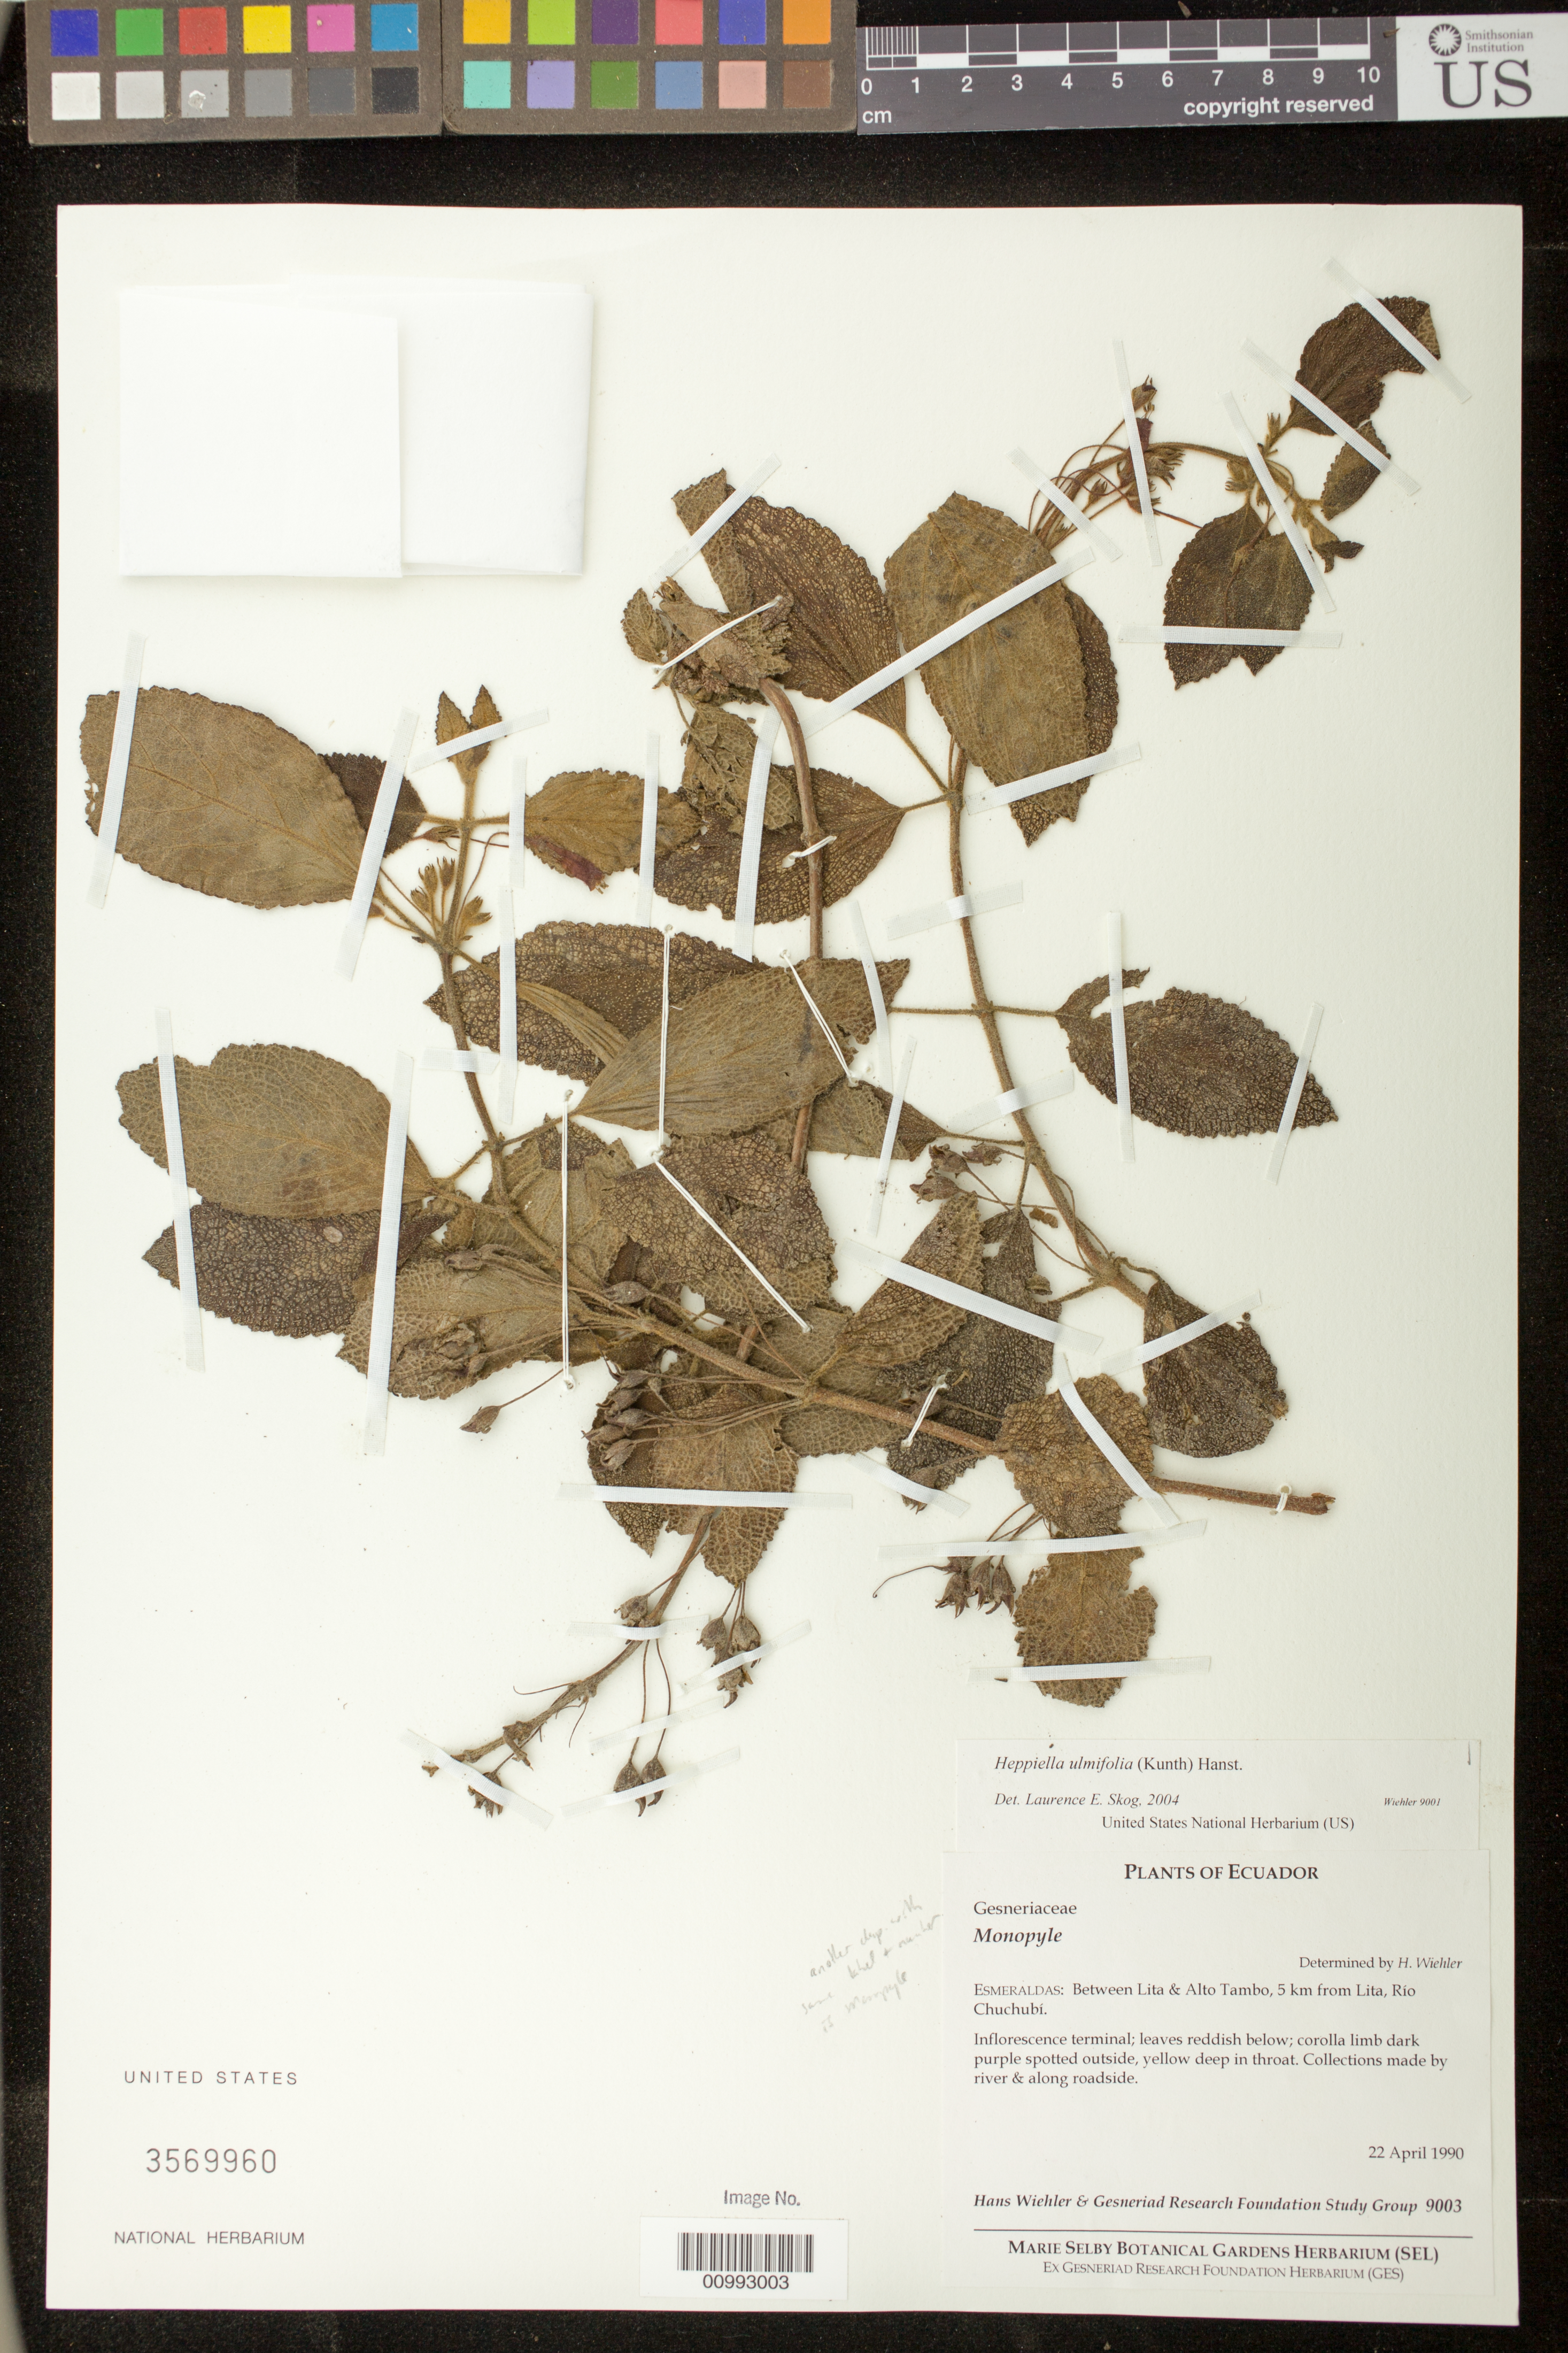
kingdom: Plantae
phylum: Tracheophyta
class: Magnoliopsida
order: Lamiales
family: Gesneriaceae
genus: Heppiella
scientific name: Heppiella ulmifolia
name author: (Kunth) Hanst.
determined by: Skog, Laurence E.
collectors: H. J. Wiehler & GRF Study Group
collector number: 9003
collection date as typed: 22 Apr 1990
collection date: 1990-04-22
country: Ecuador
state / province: Esmeraldas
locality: Esmeraldas: between Lita & Alto Tambo, 5 km from Lita, Rio Chuchubí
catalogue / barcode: US 3569960